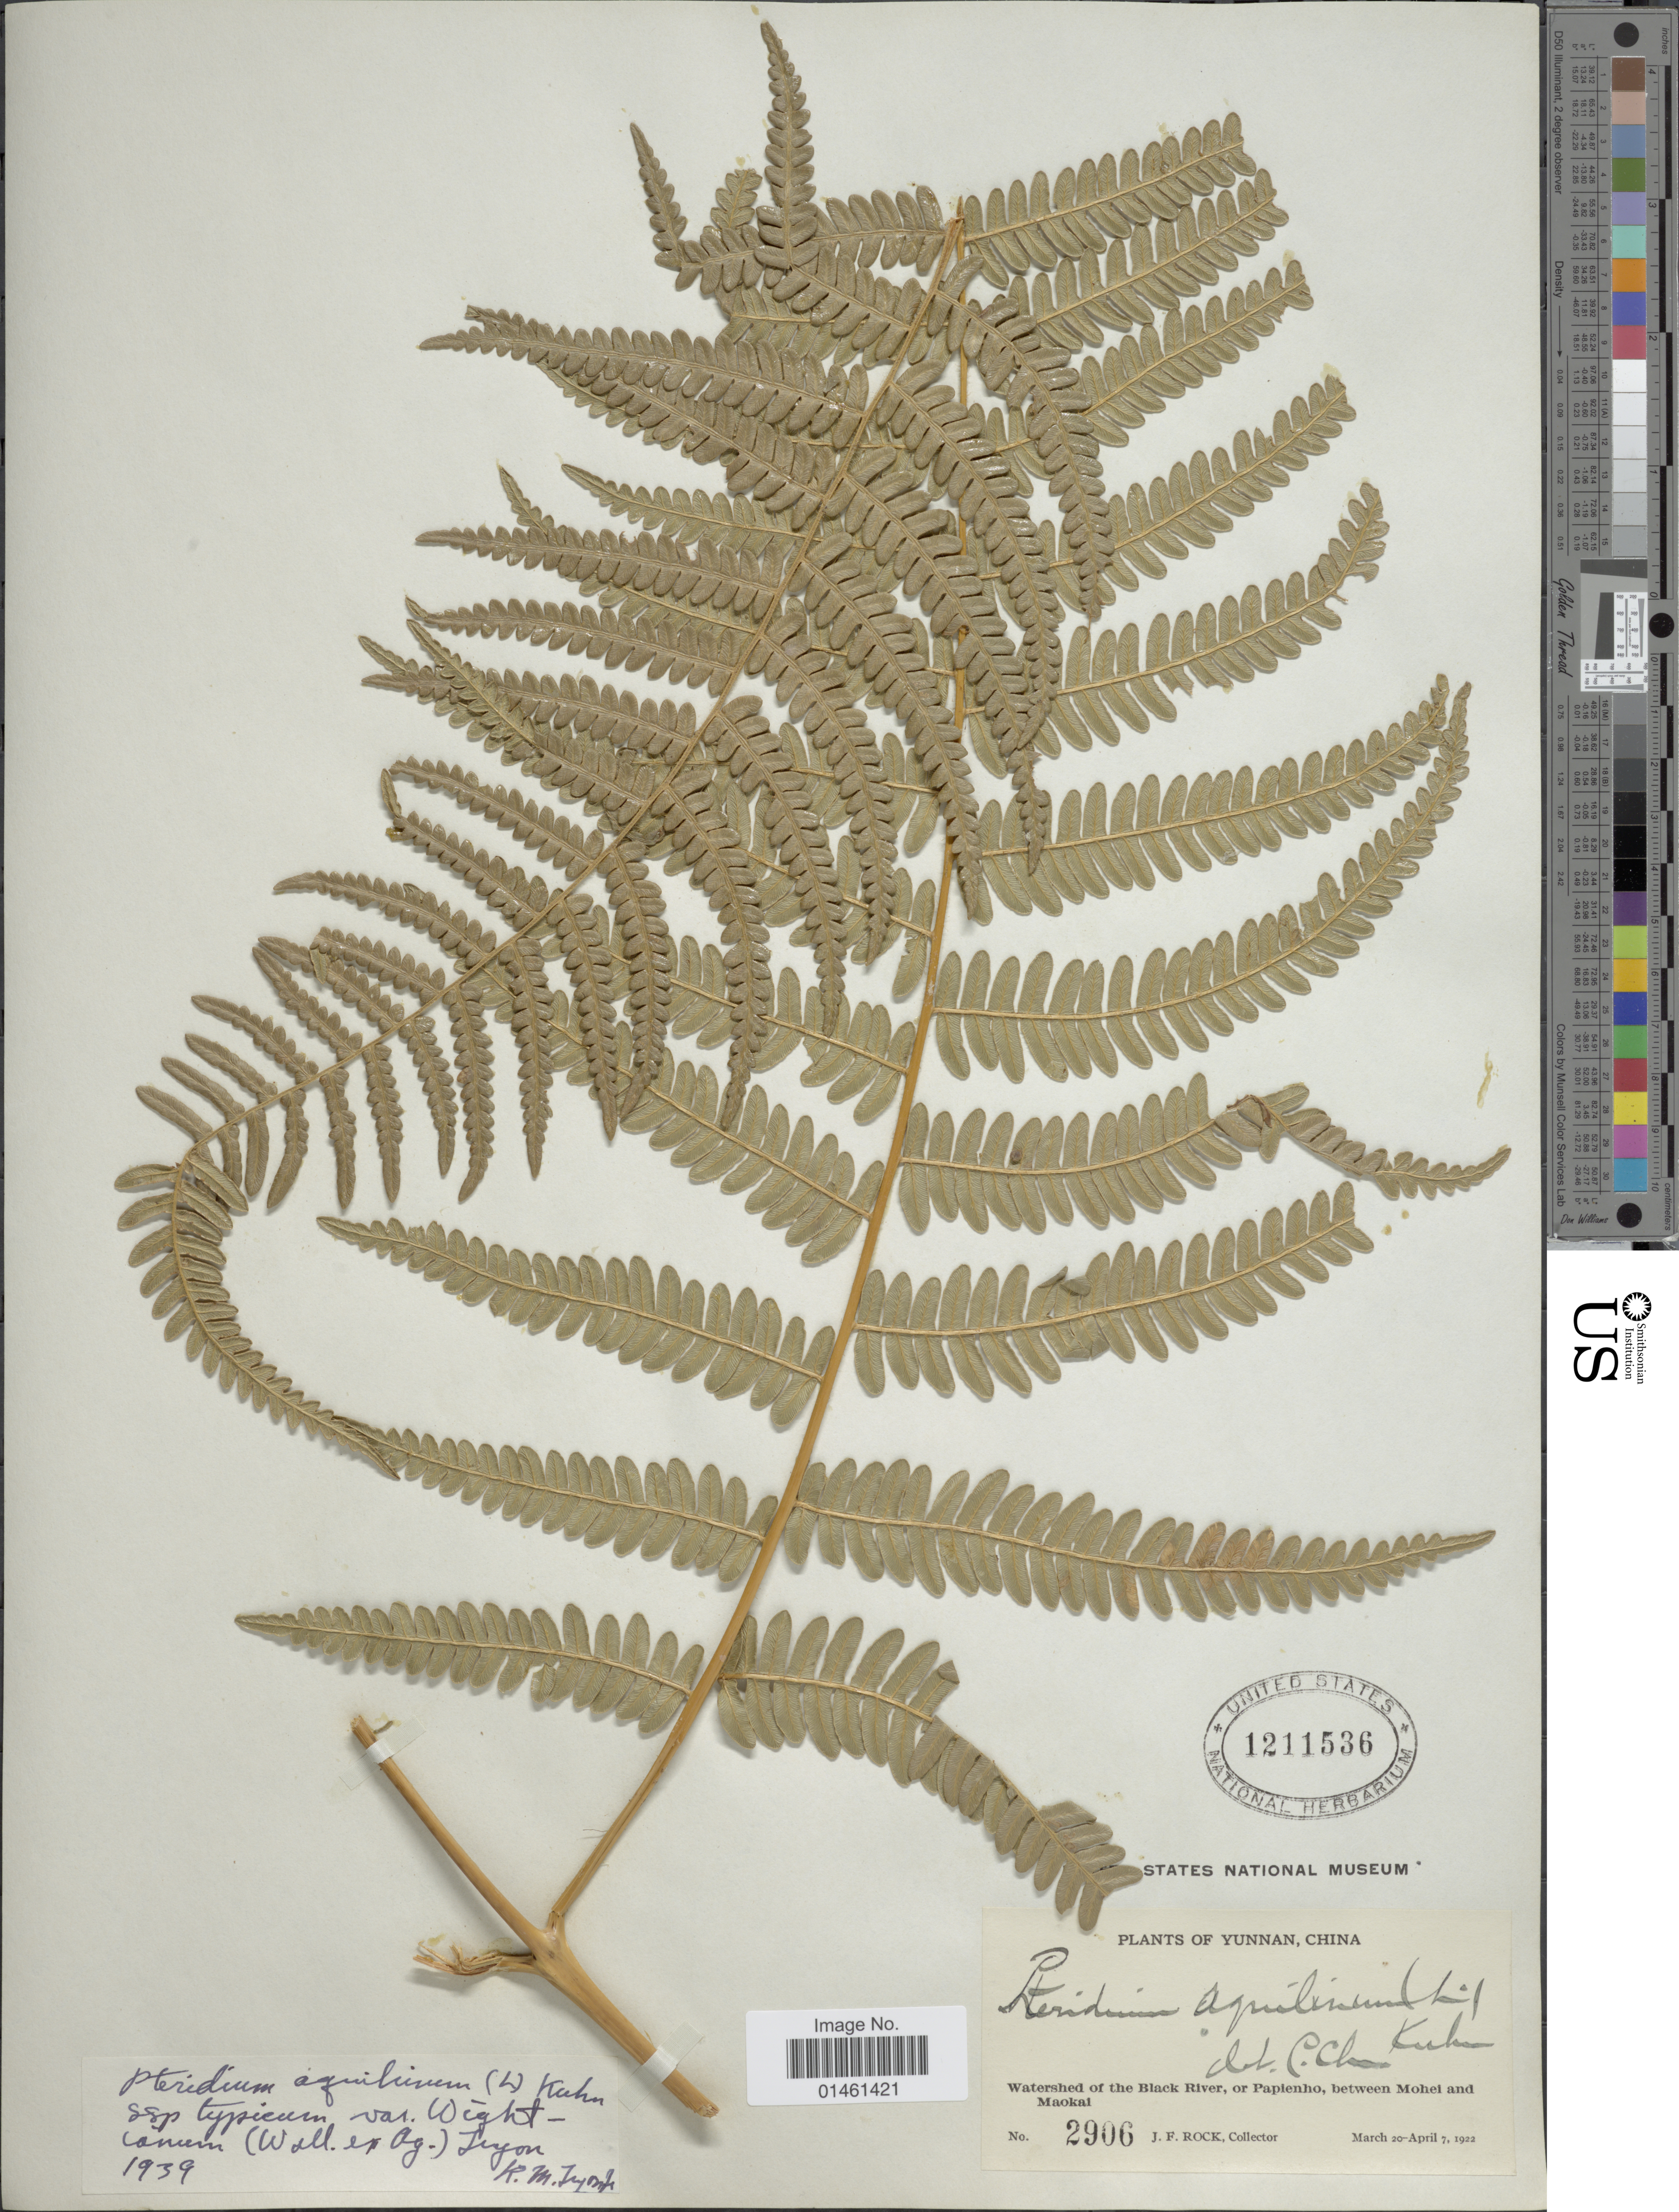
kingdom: Plantae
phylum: Tracheophyta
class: Polypodiopsida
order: Polypodiales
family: Dennstaedtiaceae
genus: Pteridium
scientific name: Pteridium aquilinum var. wightianum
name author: (J. Agardh) R.M. Tryon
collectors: J. Rock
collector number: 2906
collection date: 1922-03-20/1922-04-07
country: China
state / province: Yunnan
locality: Yunnan, Watershed of the Black river, or Papienho, between Mohei and Moakai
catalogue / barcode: US 1211536